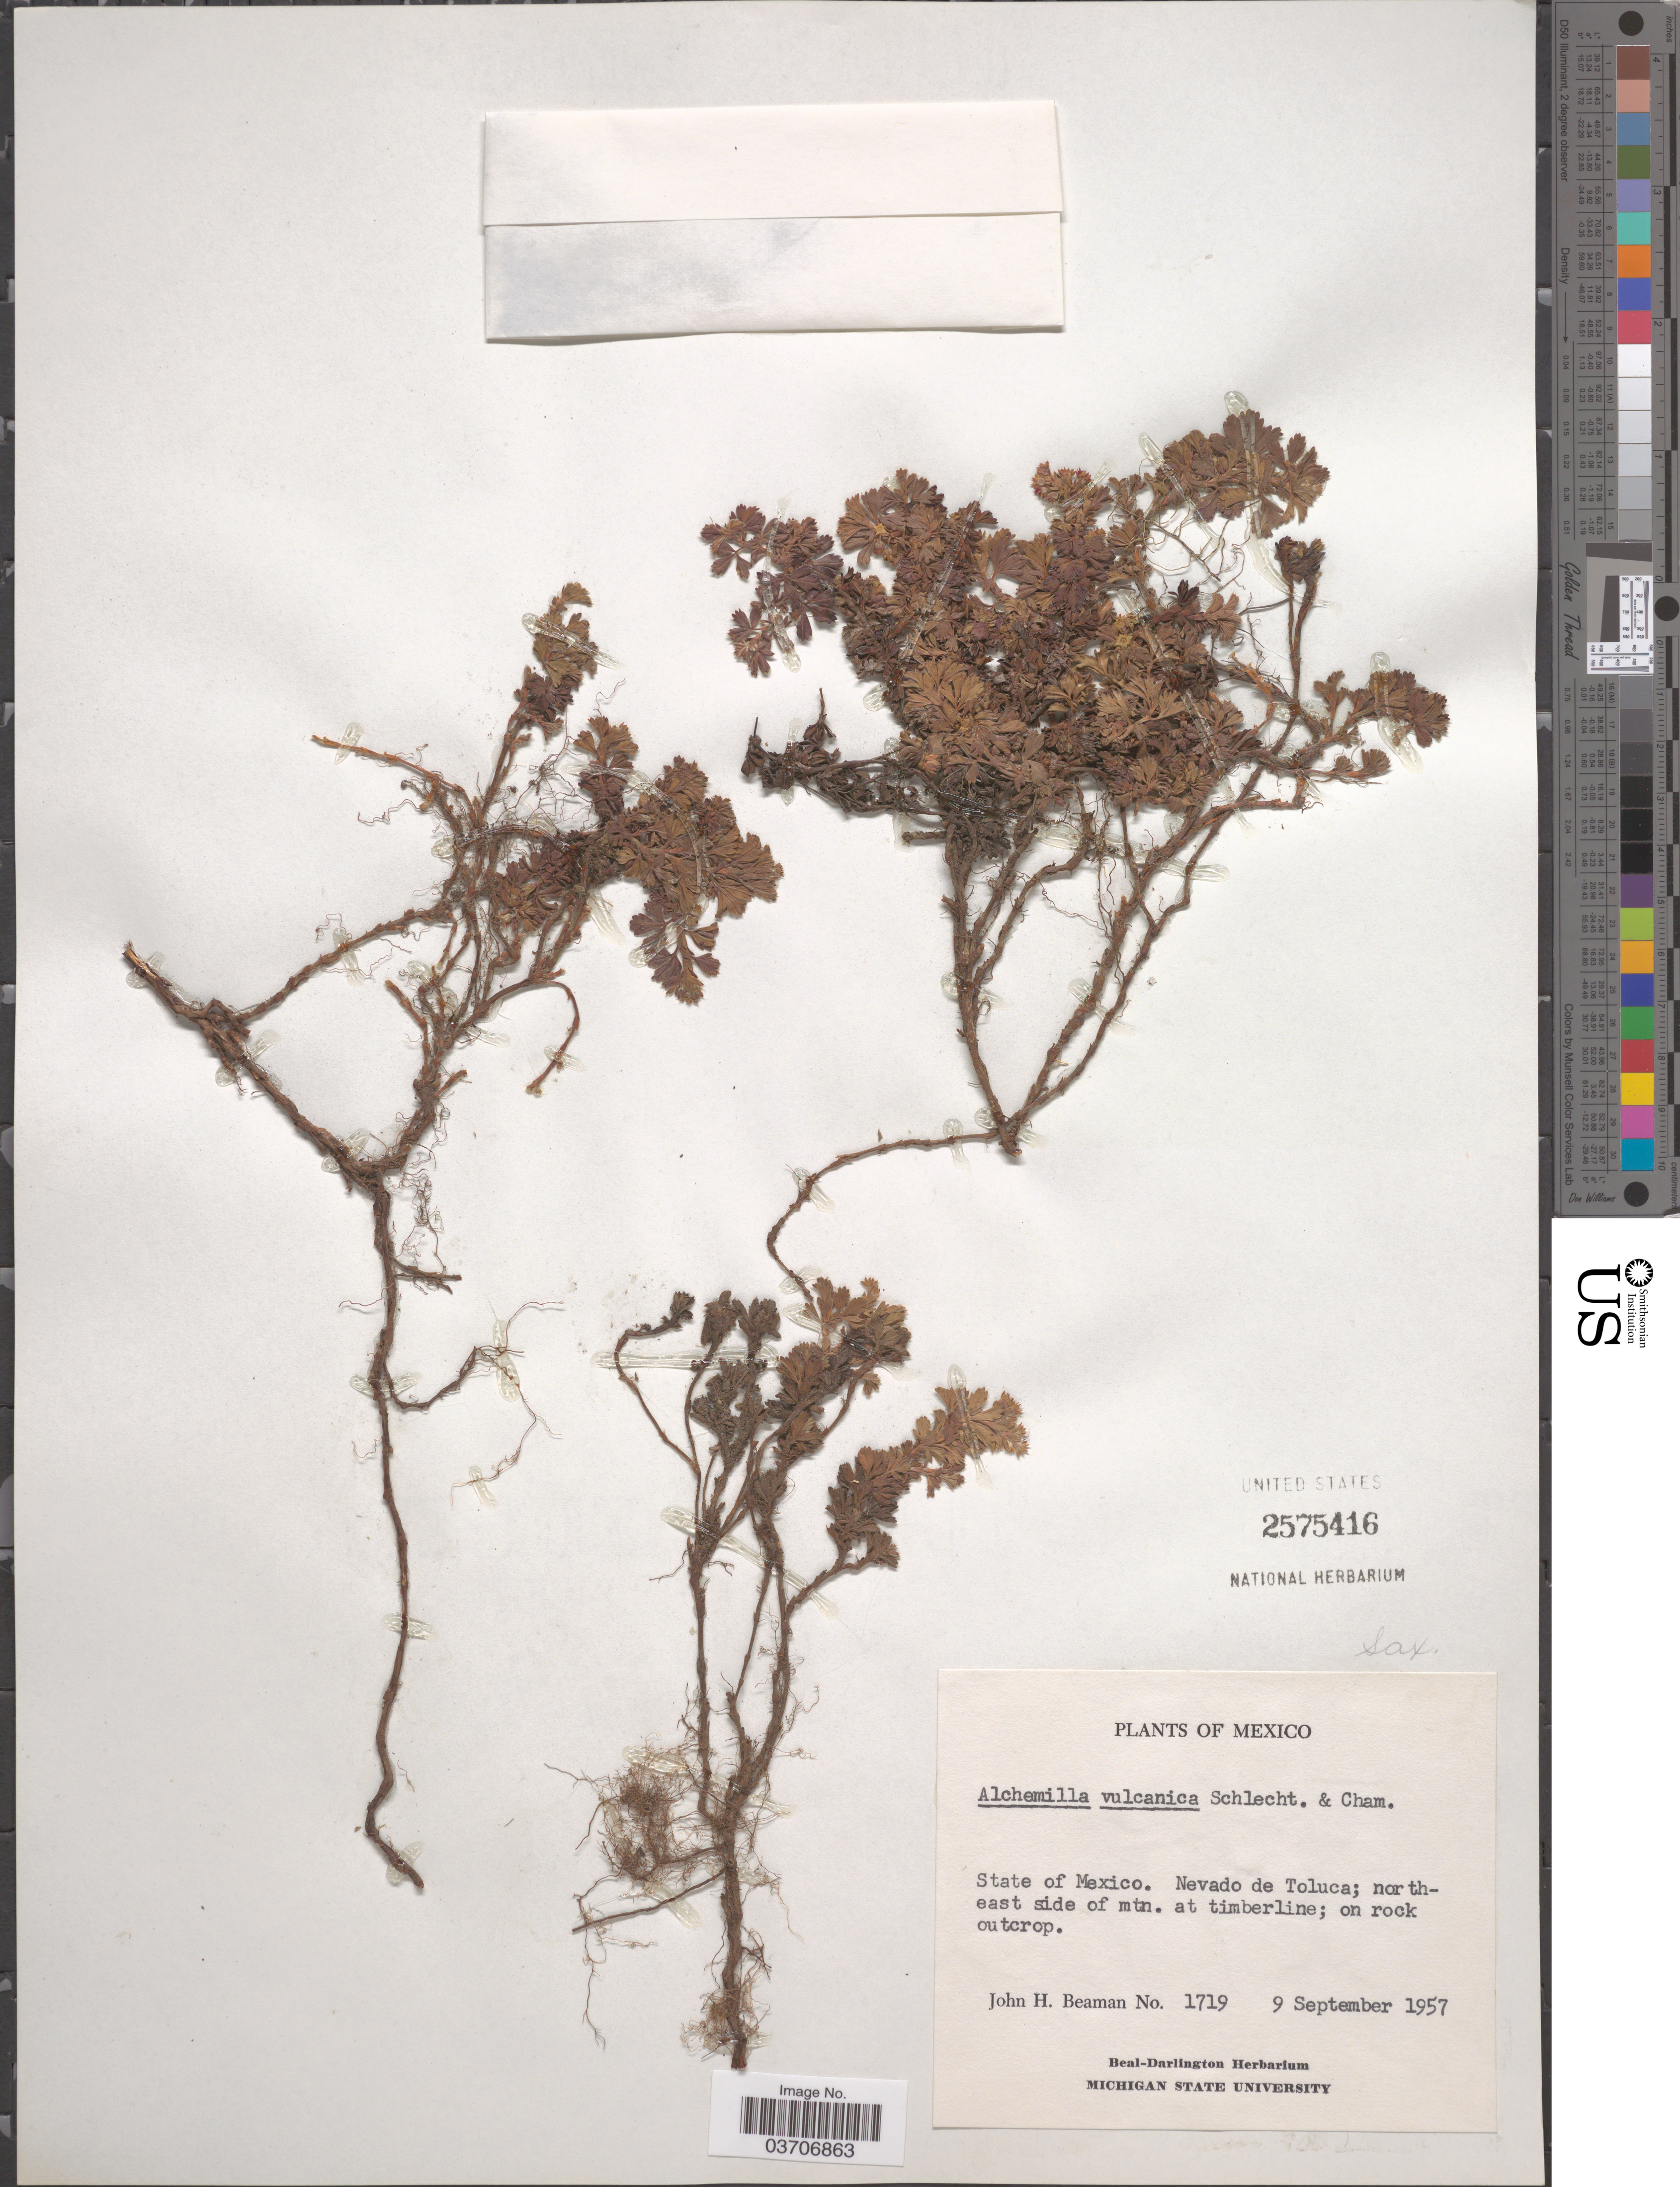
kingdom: Plantae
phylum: Tracheophyta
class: Magnoliopsida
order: Rosales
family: Rosaceae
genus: Lachemilla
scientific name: Lachemilla vulcanica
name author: (Cham. & Schltdl.) Rydb.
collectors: J. H. Beaman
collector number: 1719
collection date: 1957-09-09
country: Mexico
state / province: México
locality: Nevado de Toluca; northeast side of mtn. at timberline.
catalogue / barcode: US 2575416